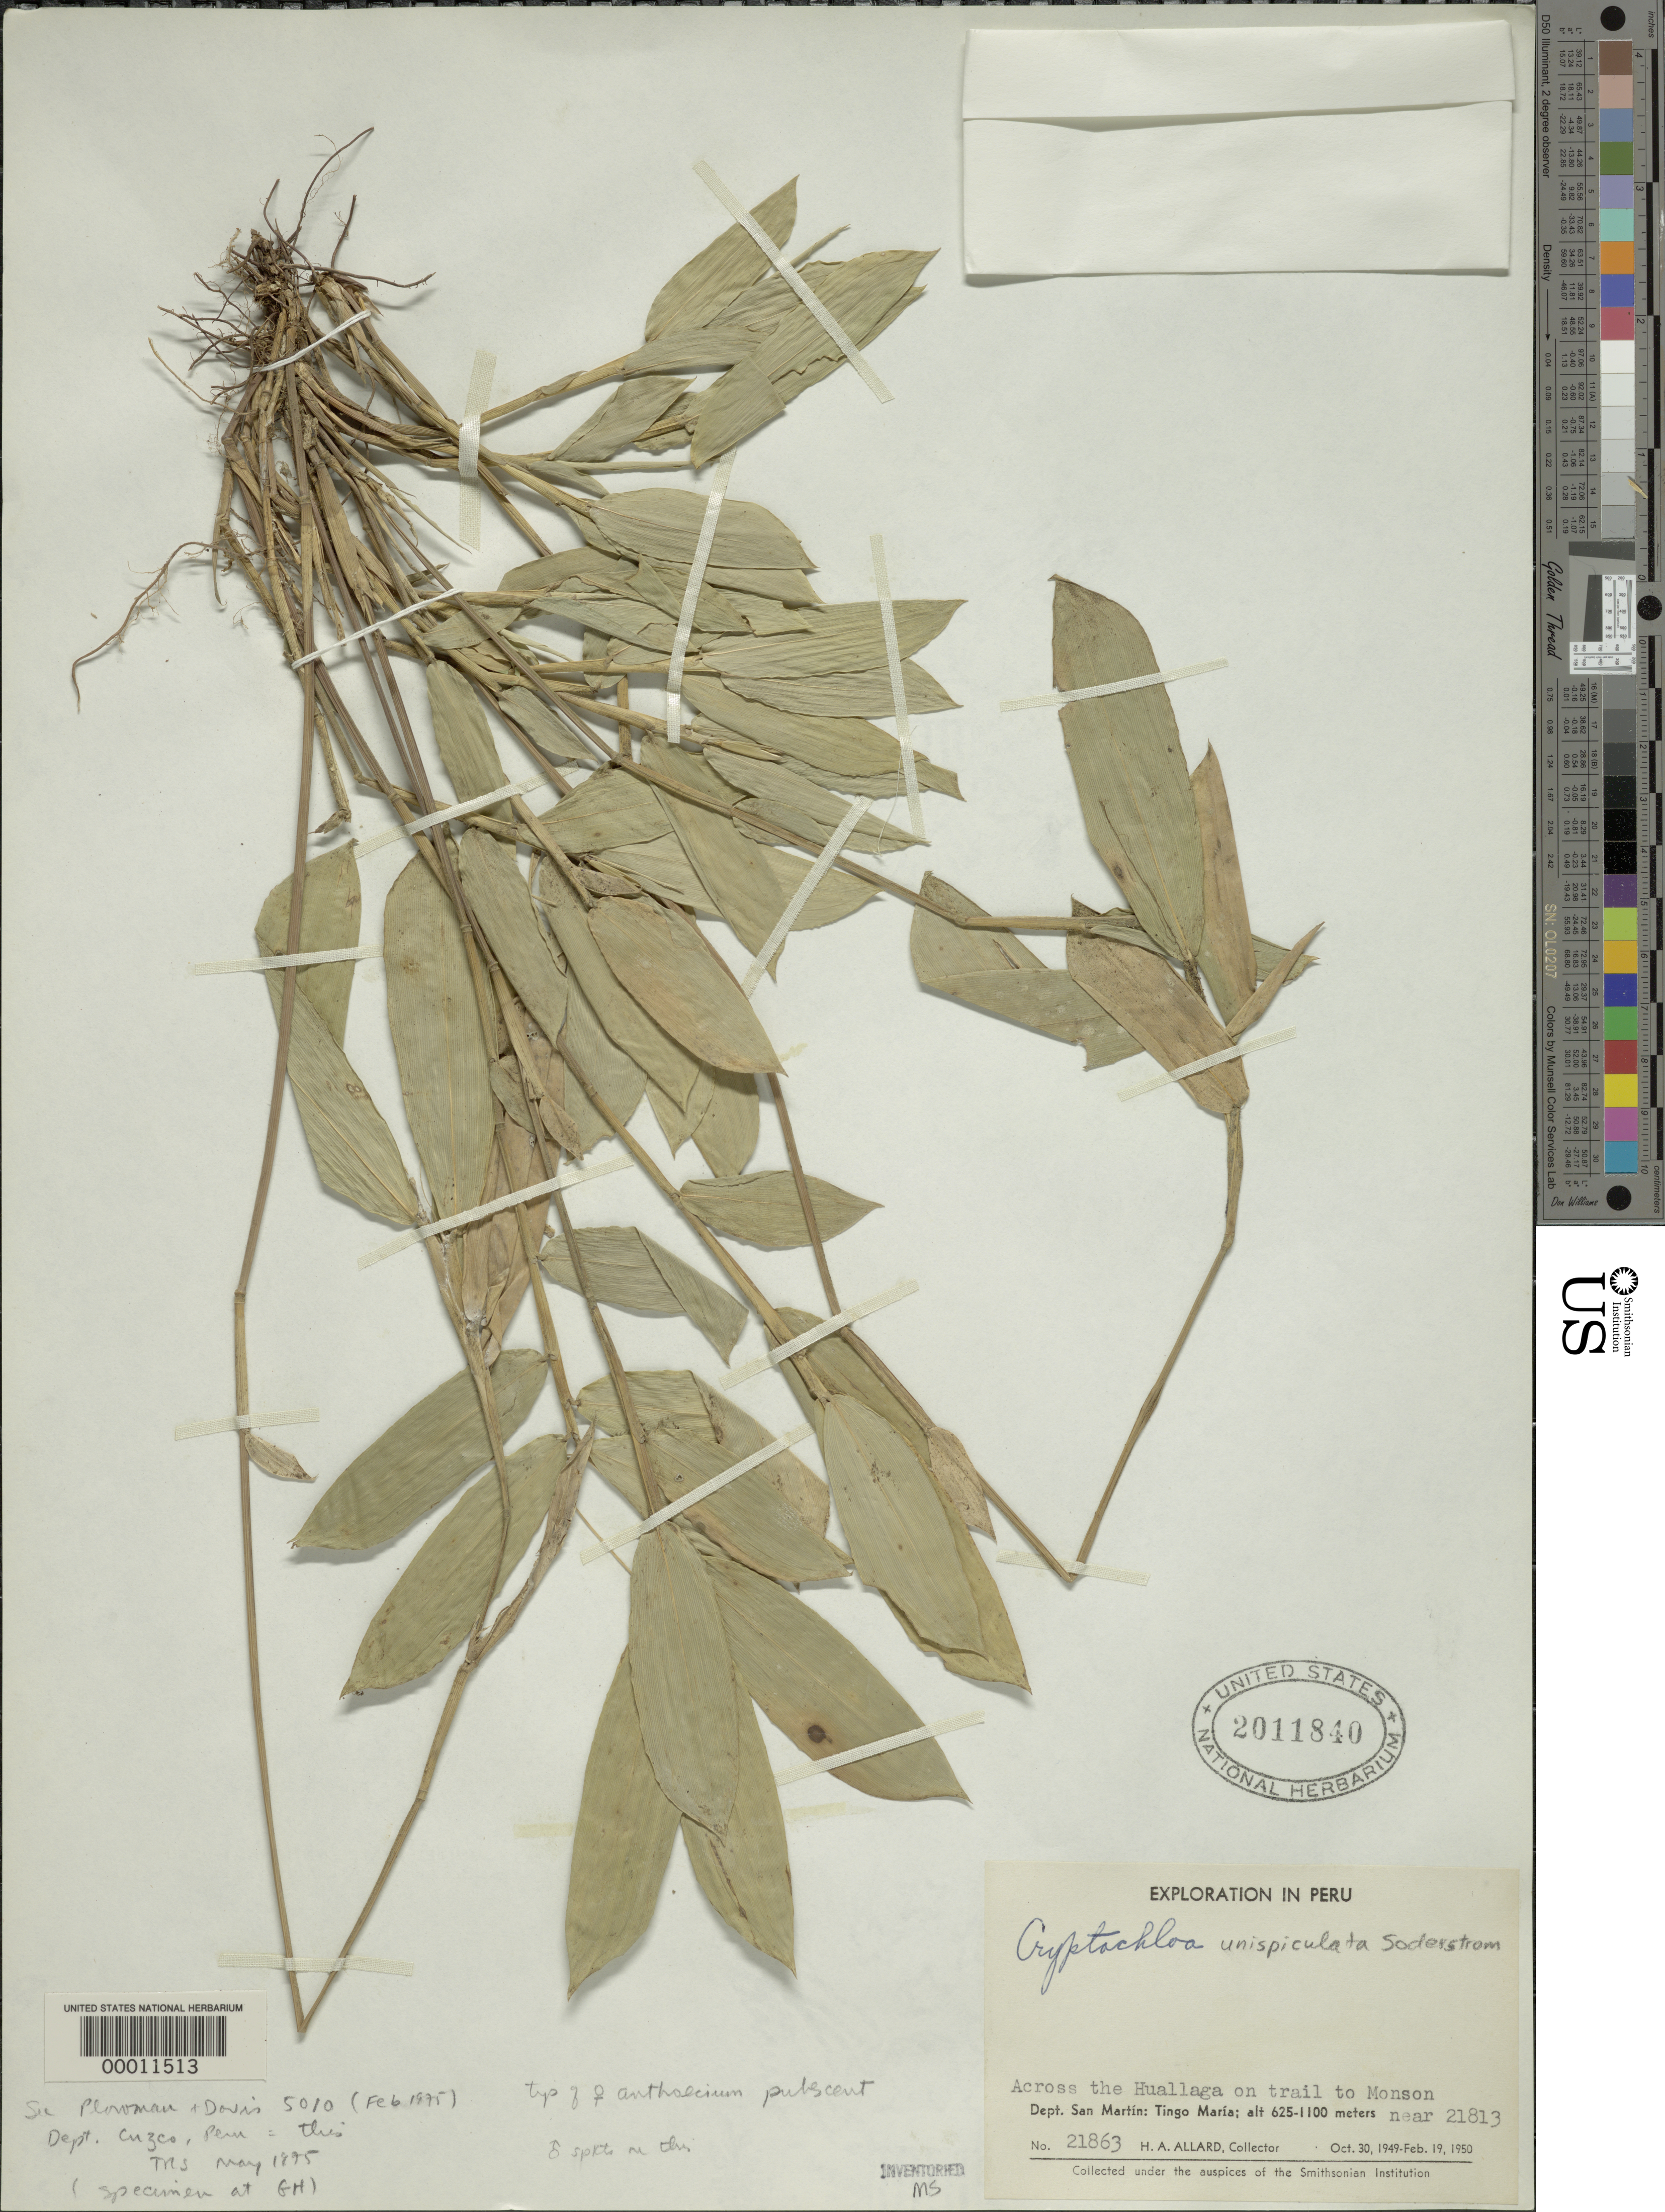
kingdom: Plantae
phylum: Tracheophyta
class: Liliopsida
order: Poales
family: Poaceae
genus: Cryptochloa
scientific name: Cryptochloa unispiculata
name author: Soderstr.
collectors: H. A. Allard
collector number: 21863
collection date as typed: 30 Oct 1949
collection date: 1949-10-30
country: Peru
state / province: San Martín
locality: Tingo maria, huallaga, monson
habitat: across the river on the trail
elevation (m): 625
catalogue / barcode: US 2011840